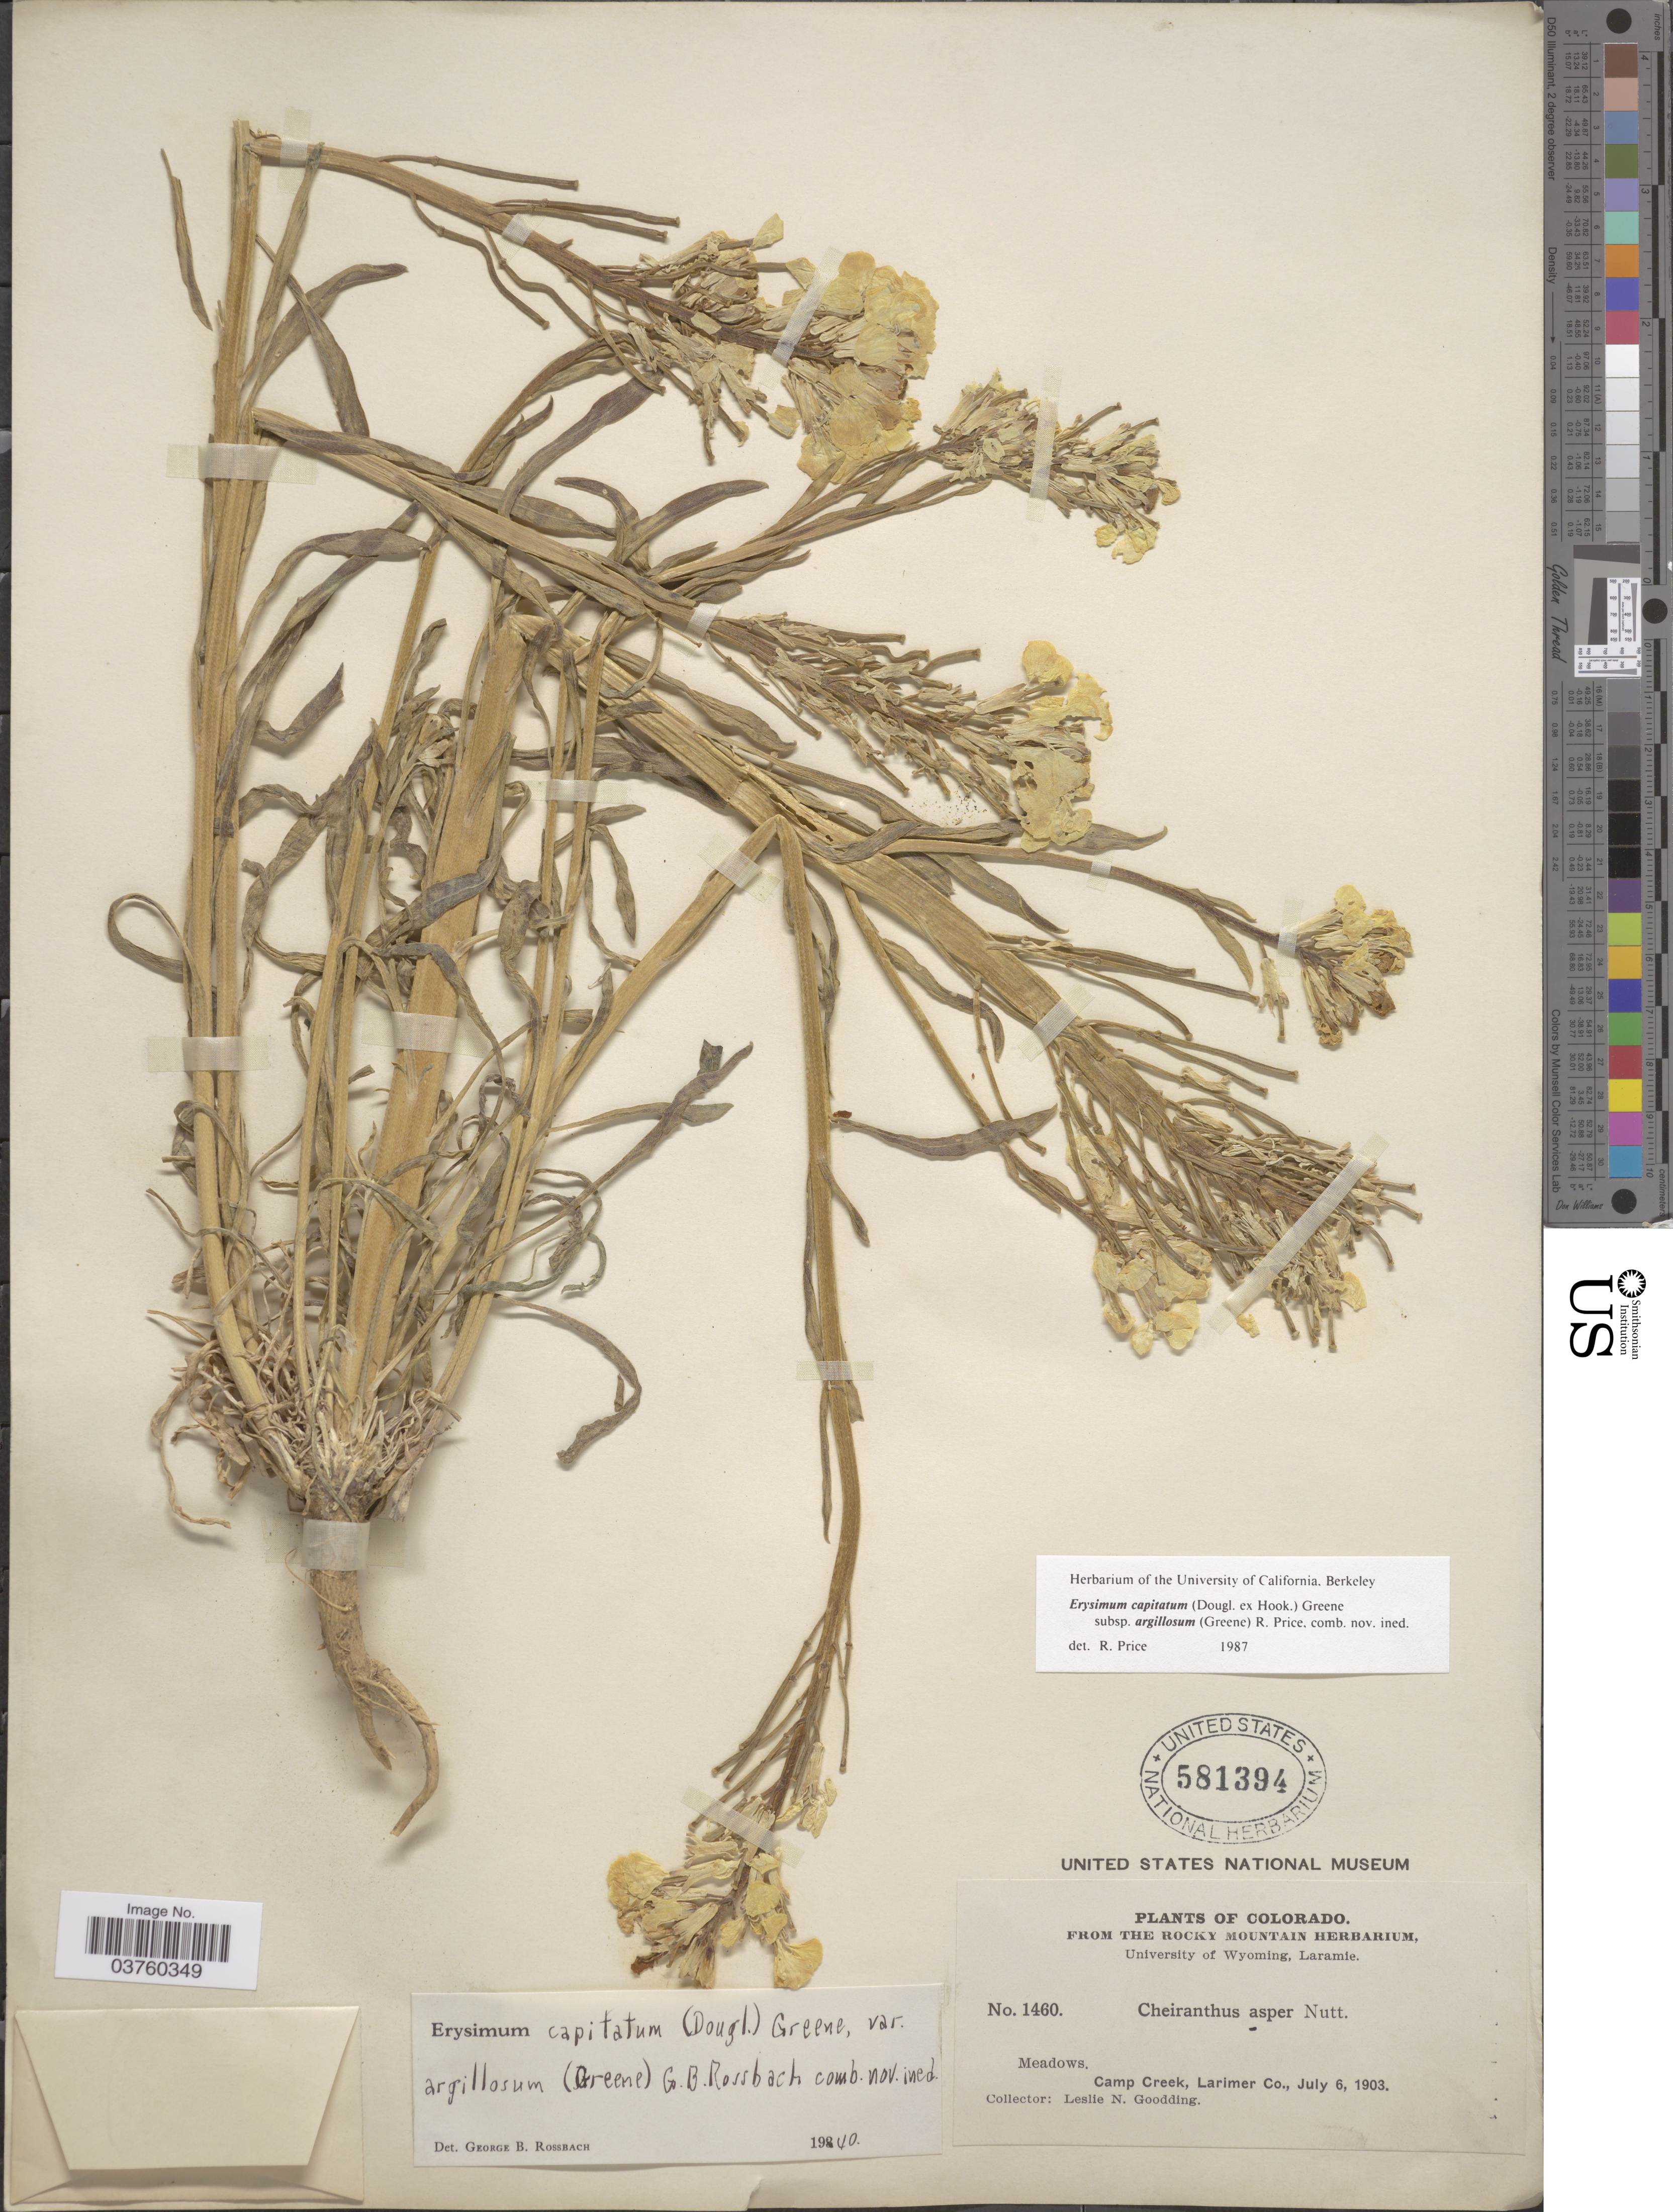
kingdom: Plantae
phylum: Tracheophyta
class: Magnoliopsida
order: Brassicales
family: Brassicaceae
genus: Erysimum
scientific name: Erysimum capitatum var. argillosum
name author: (Greene) R.J. Davis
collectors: L. N. Goodding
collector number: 1460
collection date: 1903-07-06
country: United States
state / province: Colorado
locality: From the Rocky Mountain. Meadows. Camp Creek, Larimer Co.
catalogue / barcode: US 581394